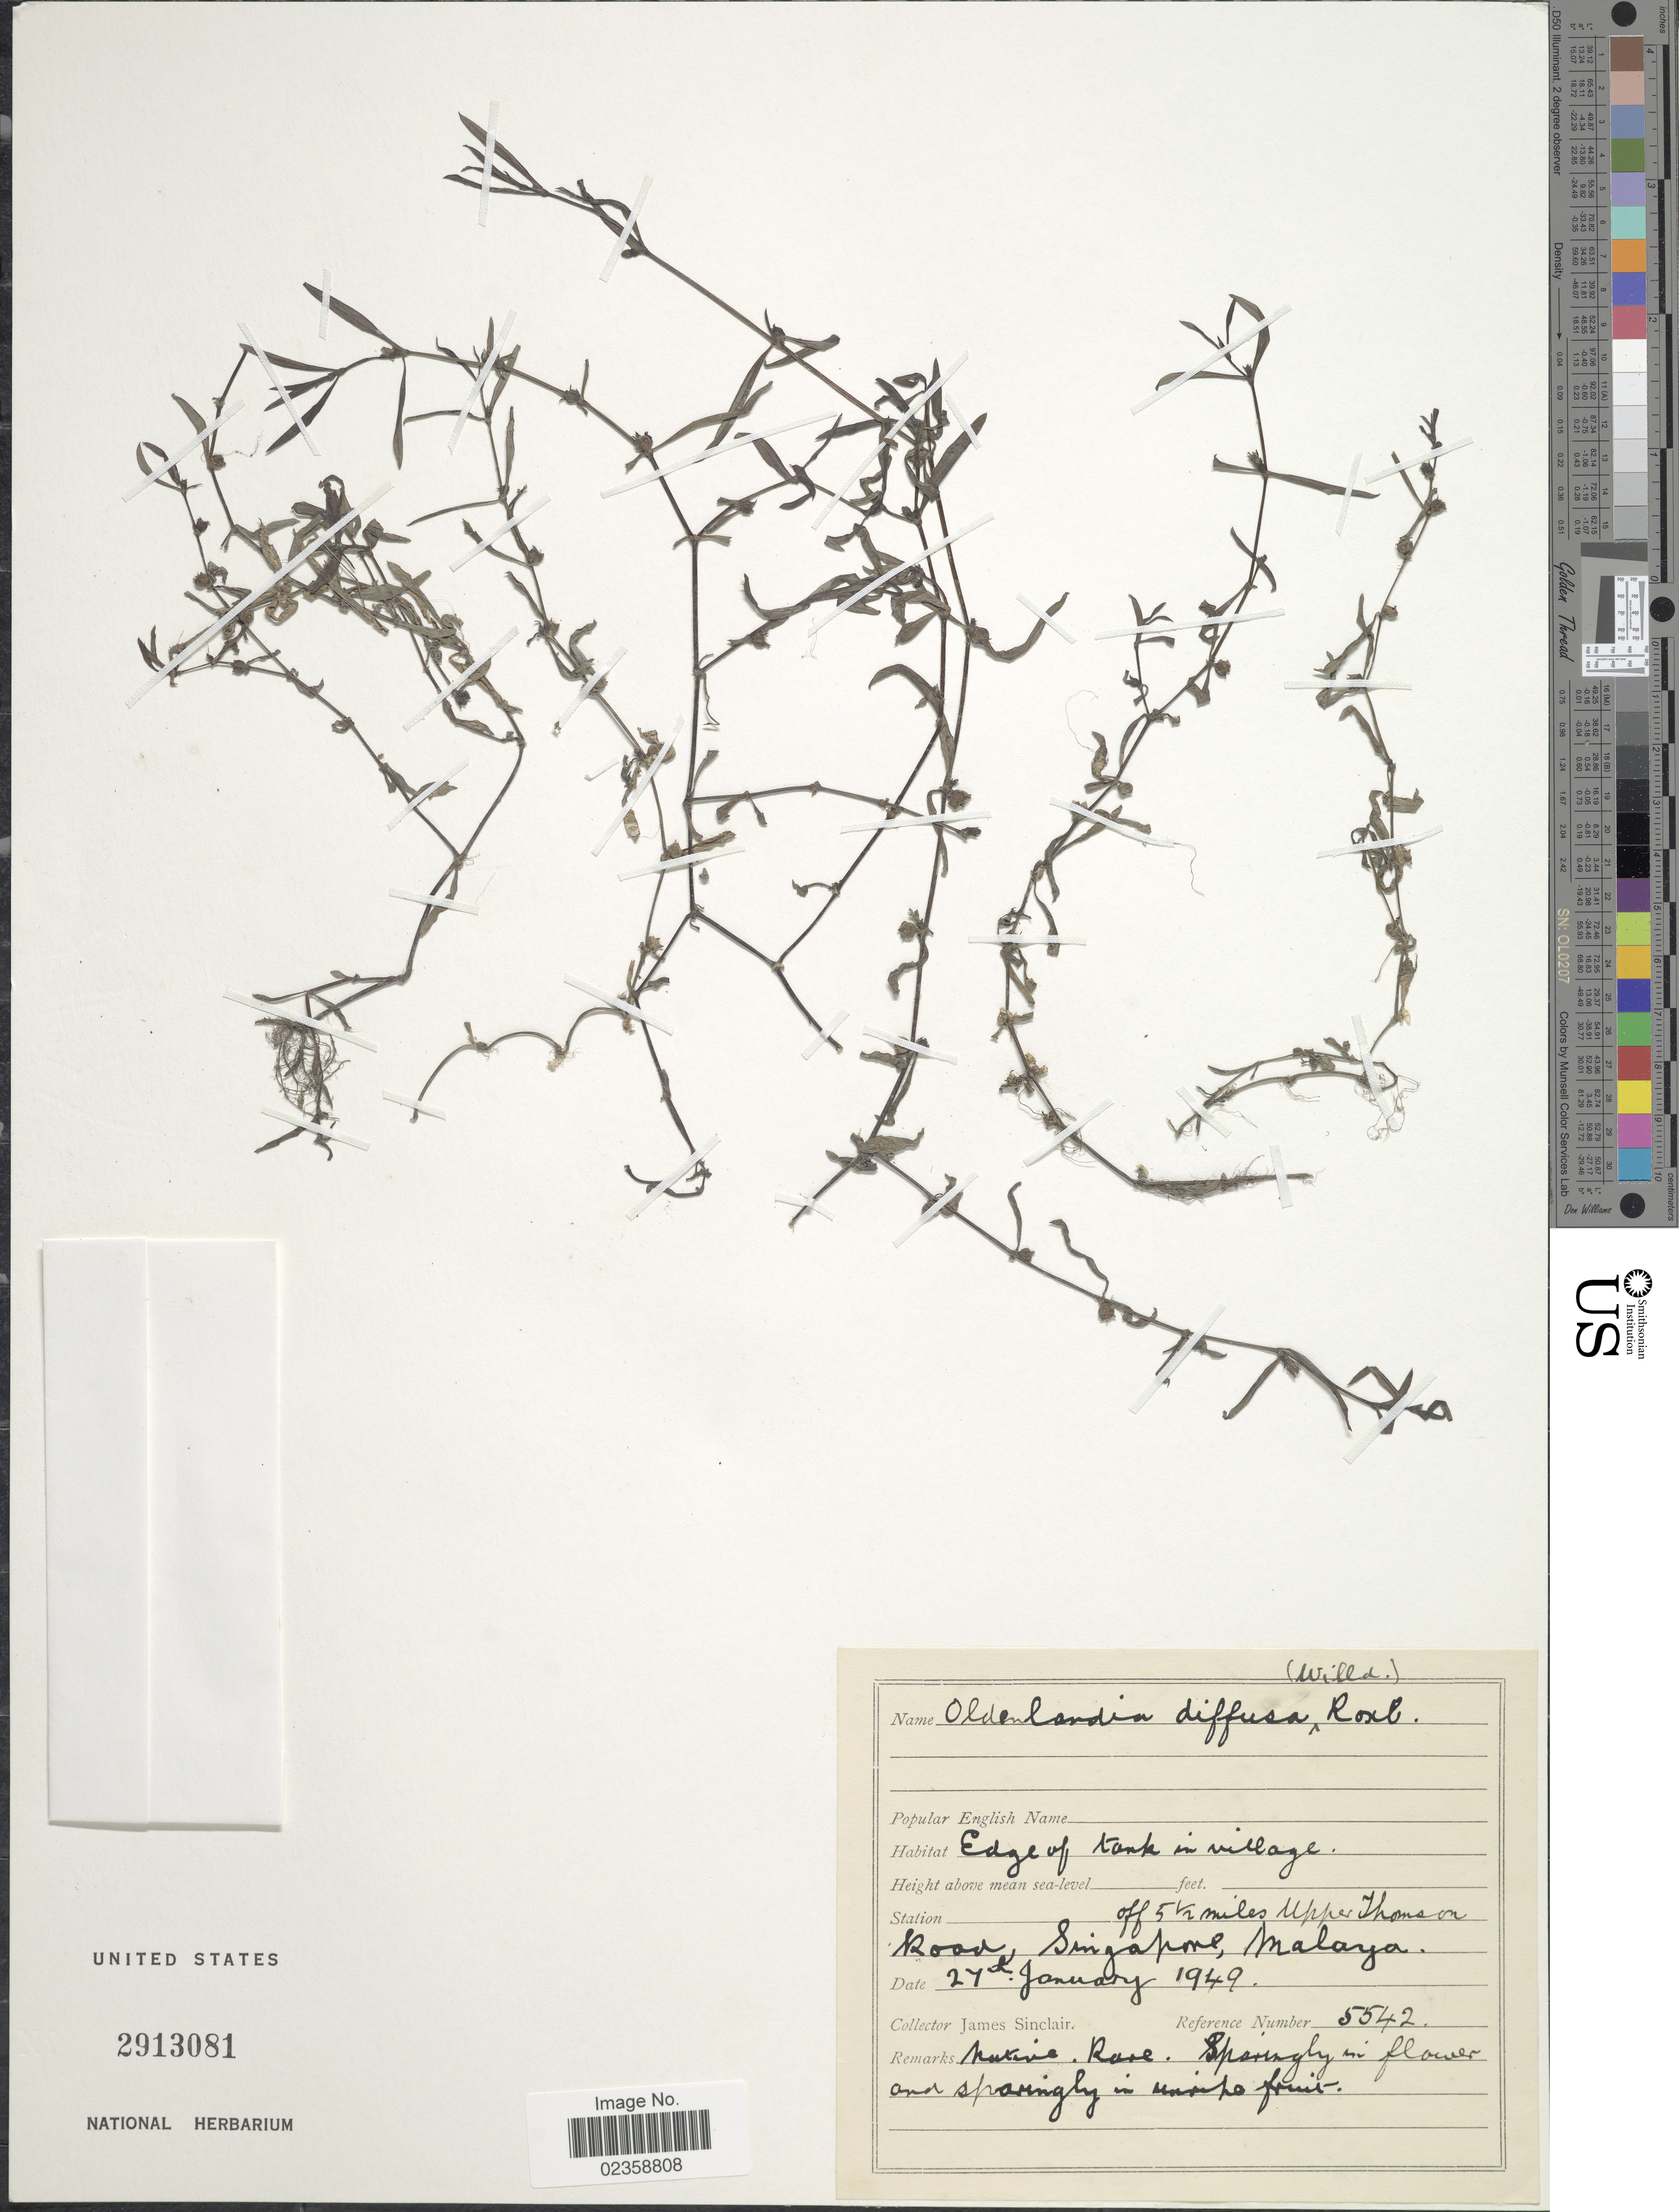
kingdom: Plantae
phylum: Tracheophyta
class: Magnoliopsida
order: Gentianales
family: Rubiaceae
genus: Oldenlandia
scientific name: Oldenlandia diffusa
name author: (Willd.) Roxb.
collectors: J. Sinclair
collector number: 5542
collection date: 1949-01-27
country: Singapore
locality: Off 5 1/2 miles, Upper Thomson Road, Malaya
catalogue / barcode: US 2913081